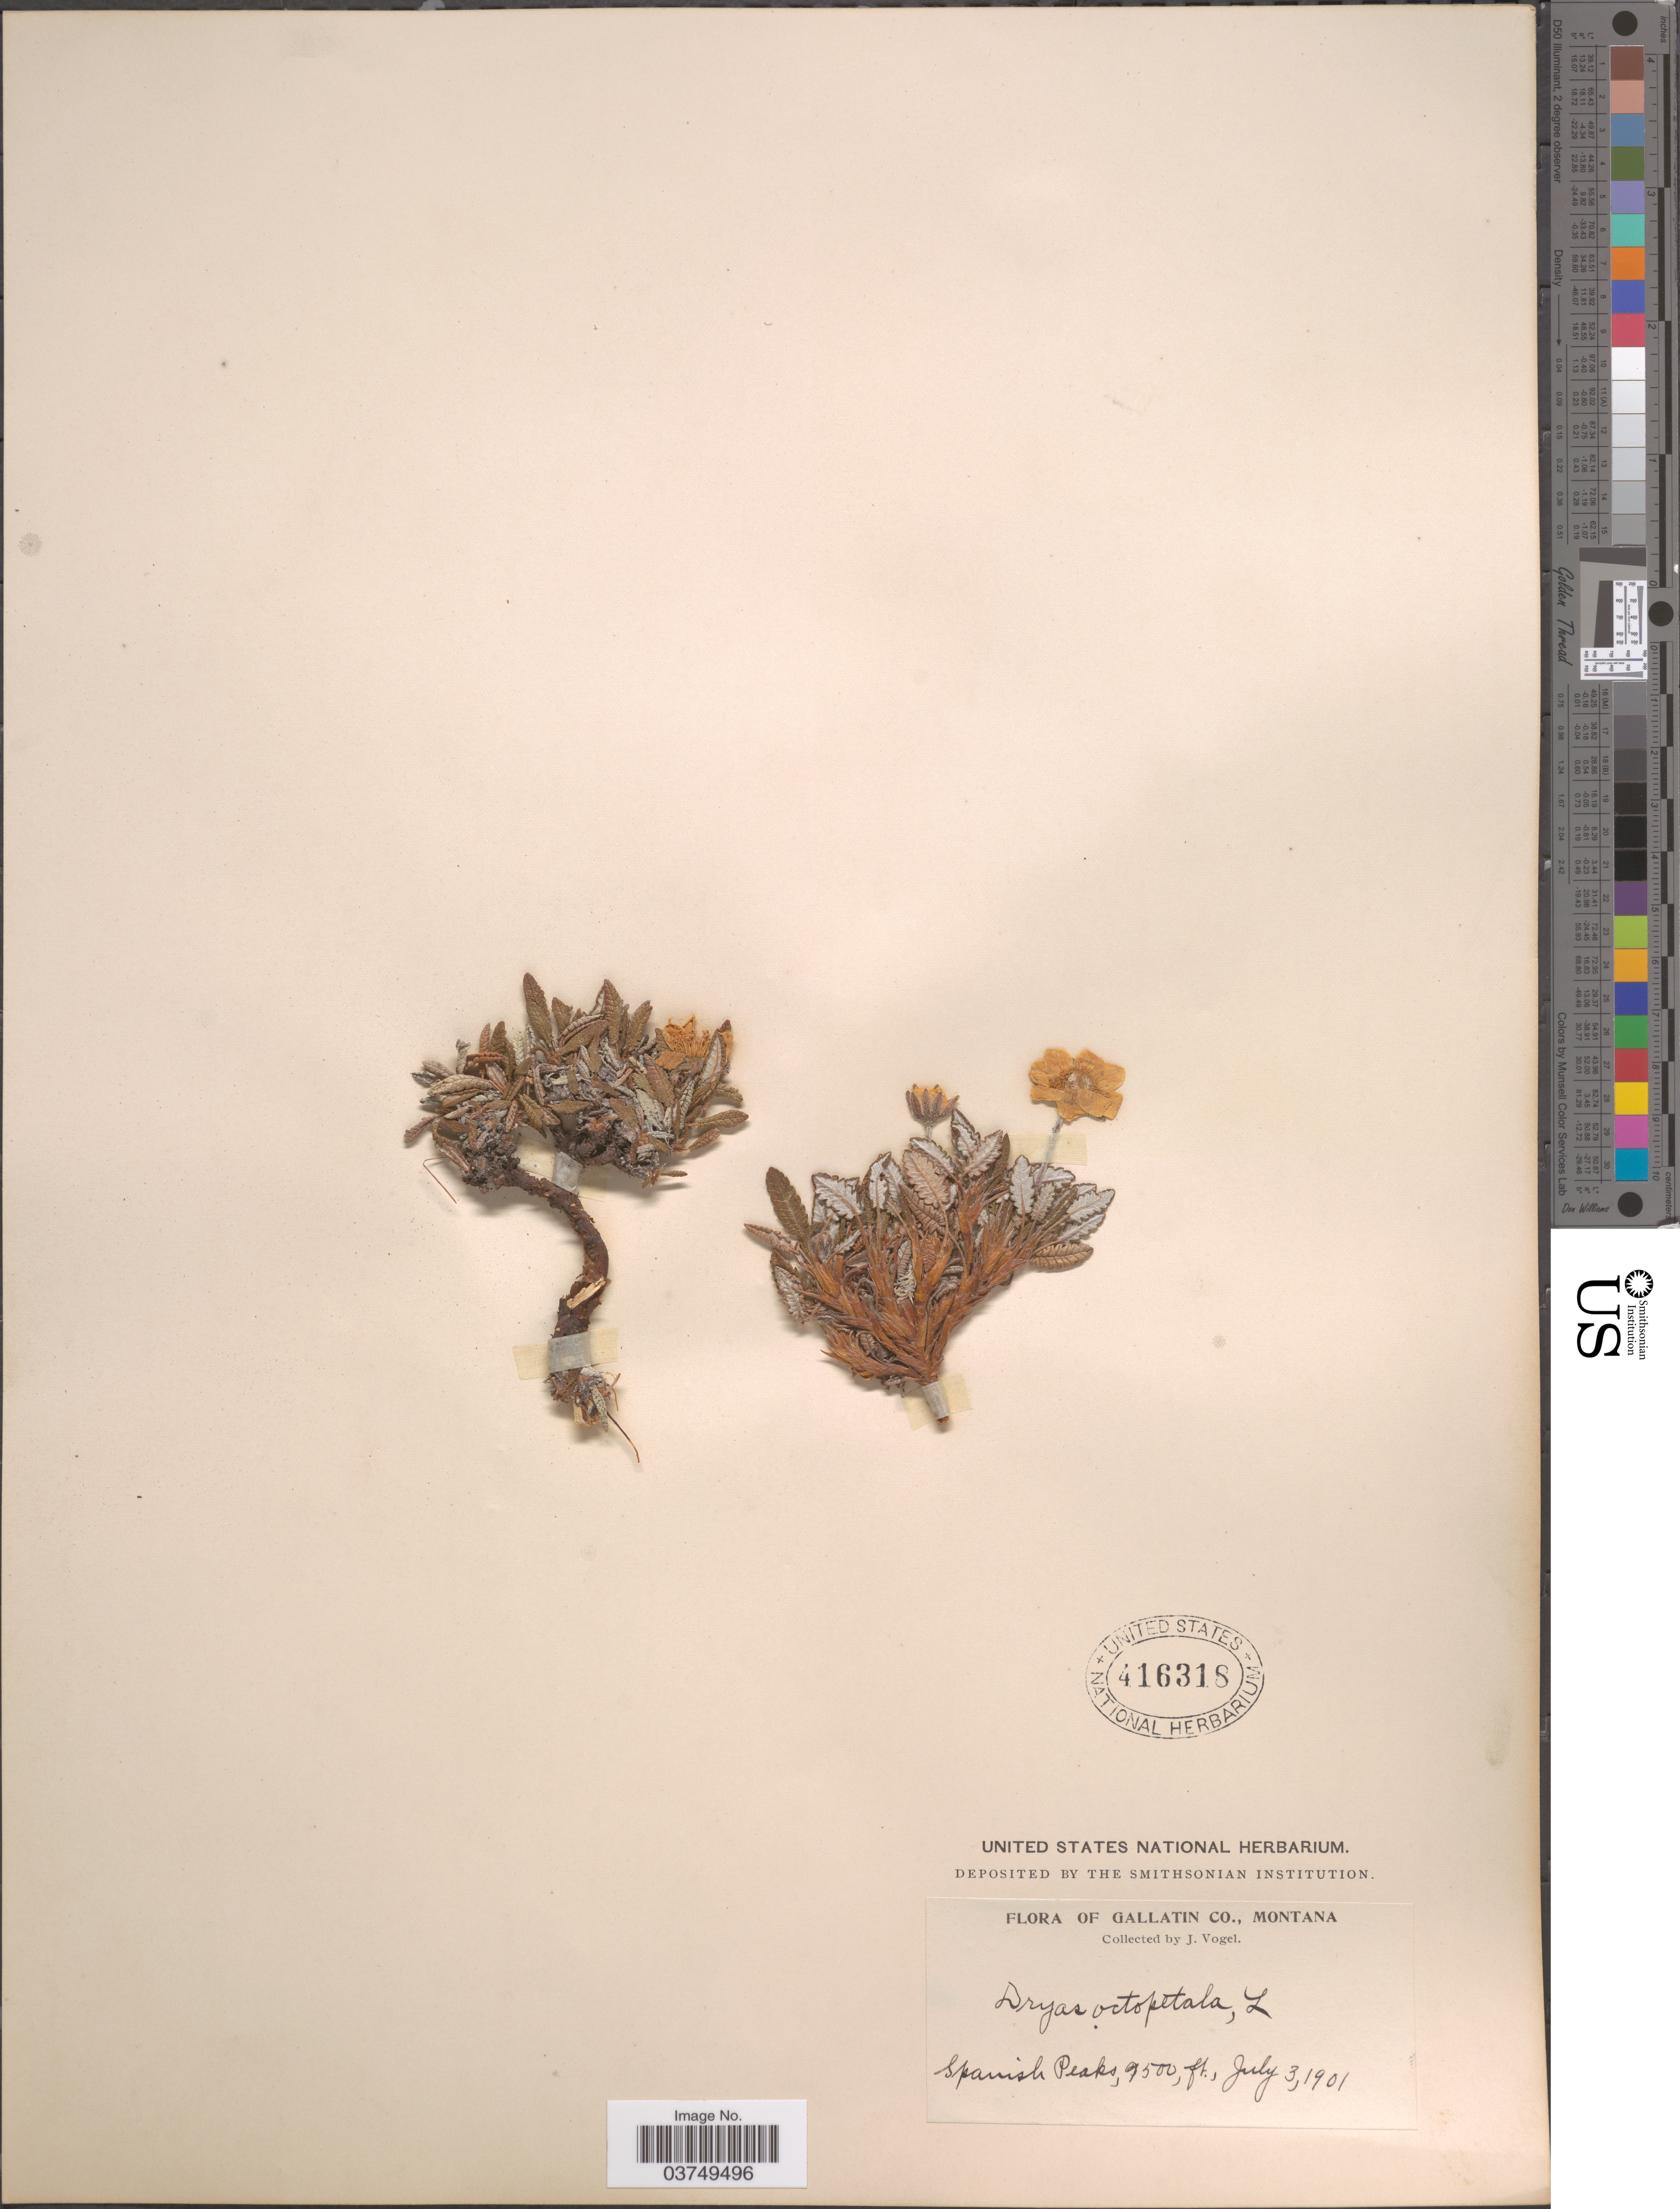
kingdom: Plantae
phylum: Tracheophyta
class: Magnoliopsida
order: Rosales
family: Rosaceae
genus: Dryas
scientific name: Dryas hookeriana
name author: Juz.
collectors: J. Vogel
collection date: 1901-07-03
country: United States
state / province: Montana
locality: Gallatin Co. Spanish Peaks.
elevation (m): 2896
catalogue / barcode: US 416318